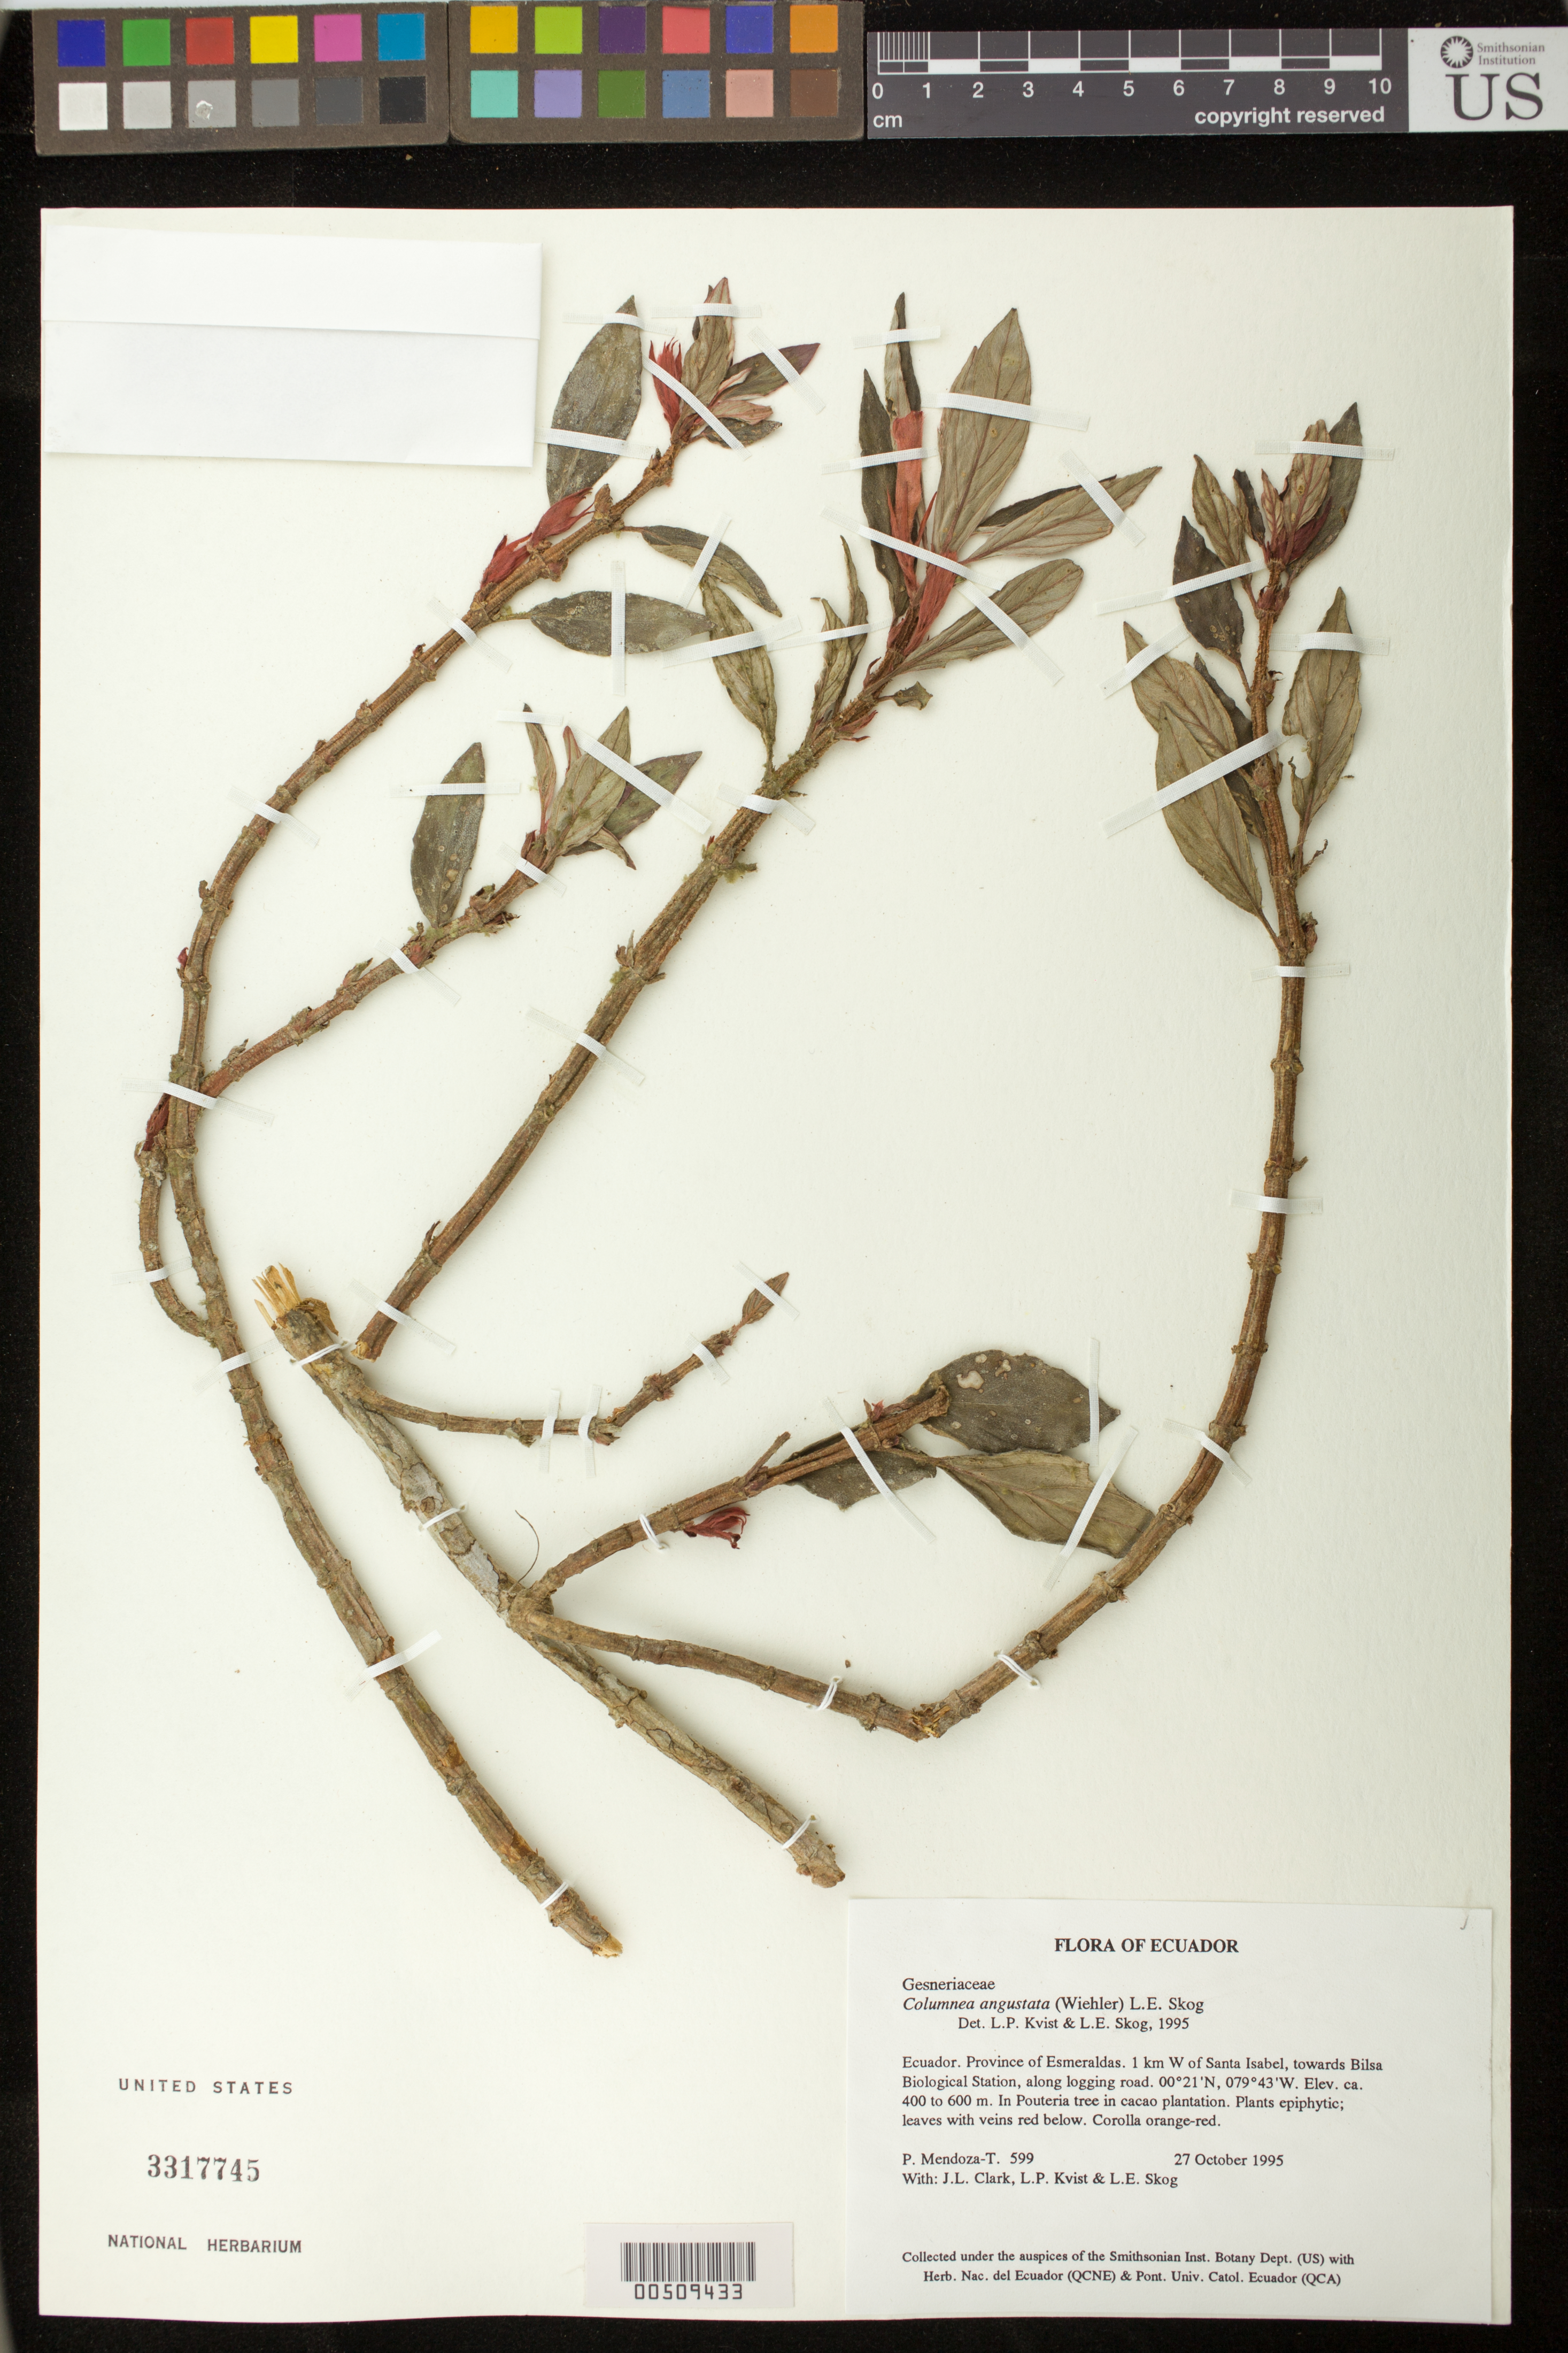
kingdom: Plantae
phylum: Tracheophyta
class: Magnoliopsida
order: Lamiales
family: Gesneriaceae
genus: Columnea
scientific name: Columnea angustata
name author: (Wiehler) L.E. Skog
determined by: Skog, Laurence E.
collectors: P. Mendoza-T., J. L. Clark, L. P. Kvist & L. E. Skog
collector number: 599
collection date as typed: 27 Oct 1995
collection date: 1995-10-27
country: Ecuador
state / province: Esmeraldas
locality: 1 km W of Santa Isabel, towards Bilsa Biological Station, along logging road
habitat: In Pouteria tree in cacao plantation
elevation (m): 400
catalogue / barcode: US 3317745